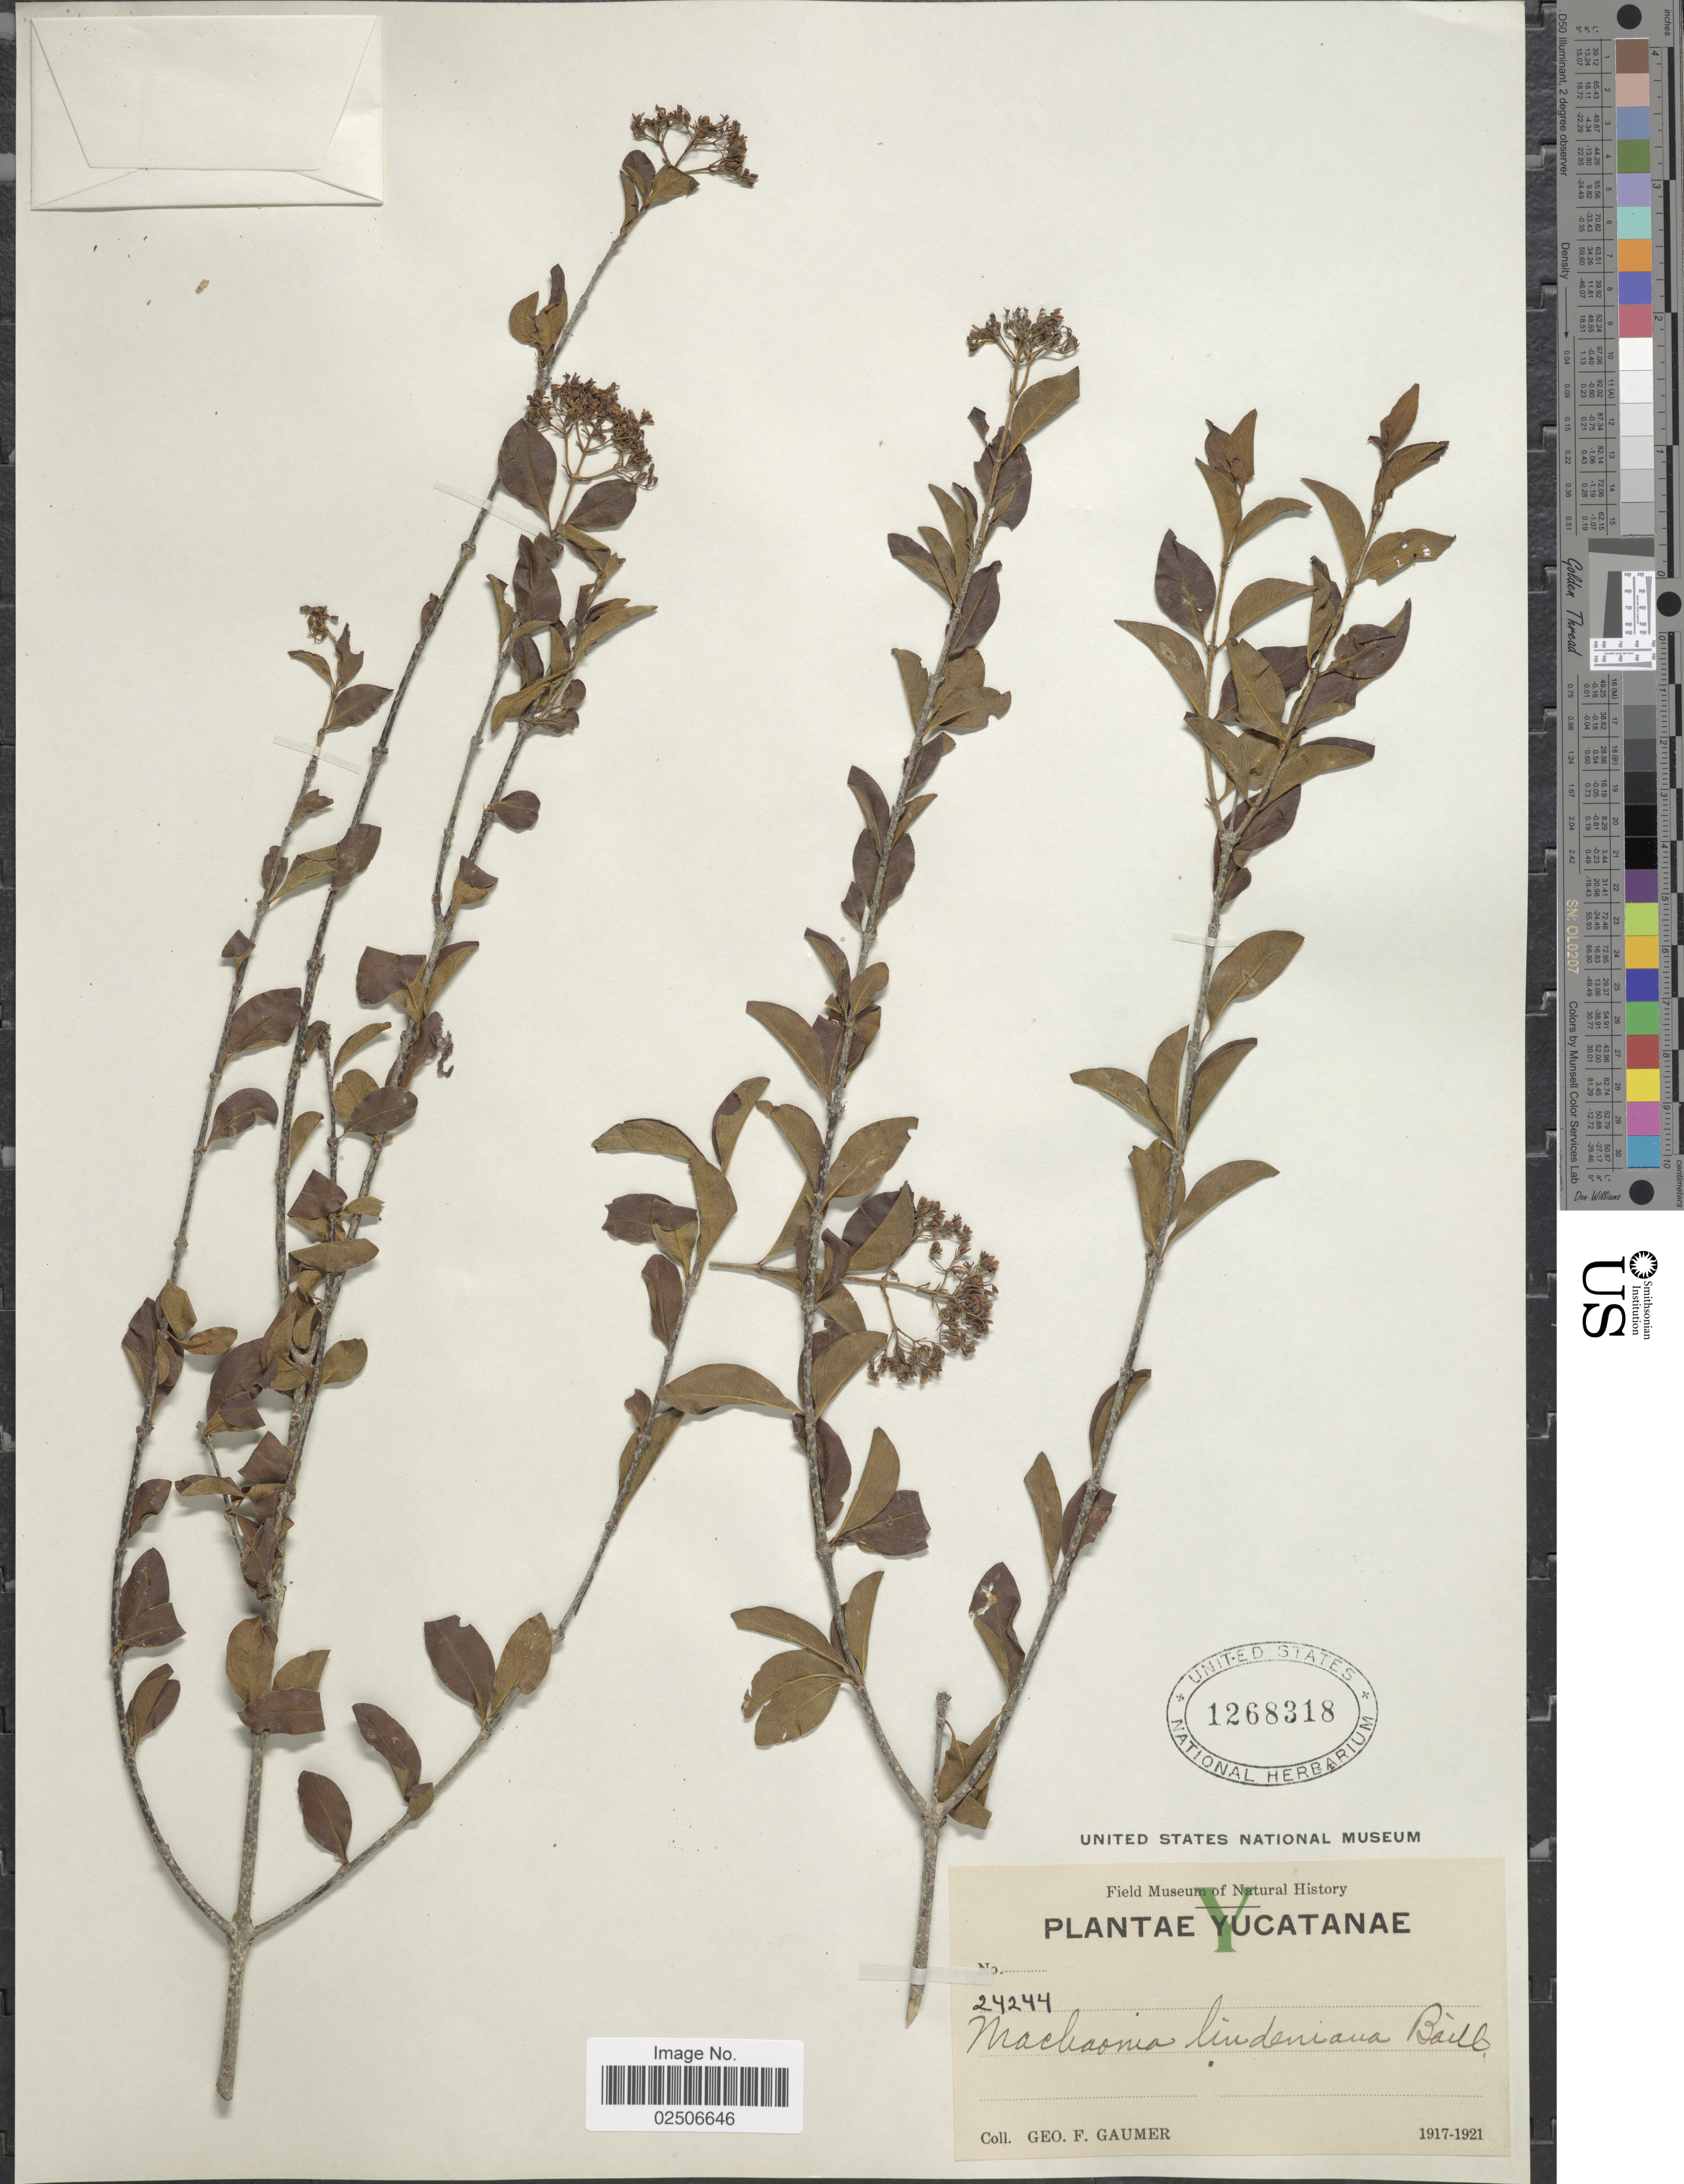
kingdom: Plantae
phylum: Tracheophyta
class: Magnoliopsida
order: Gentianales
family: Rubiaceae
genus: Machaonia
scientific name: Machaonia lindeniana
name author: Baill.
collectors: G. F. Gaumer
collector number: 24244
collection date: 1917/1921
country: Mexico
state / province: Yucatán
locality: Yucatanae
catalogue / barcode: US 1268318